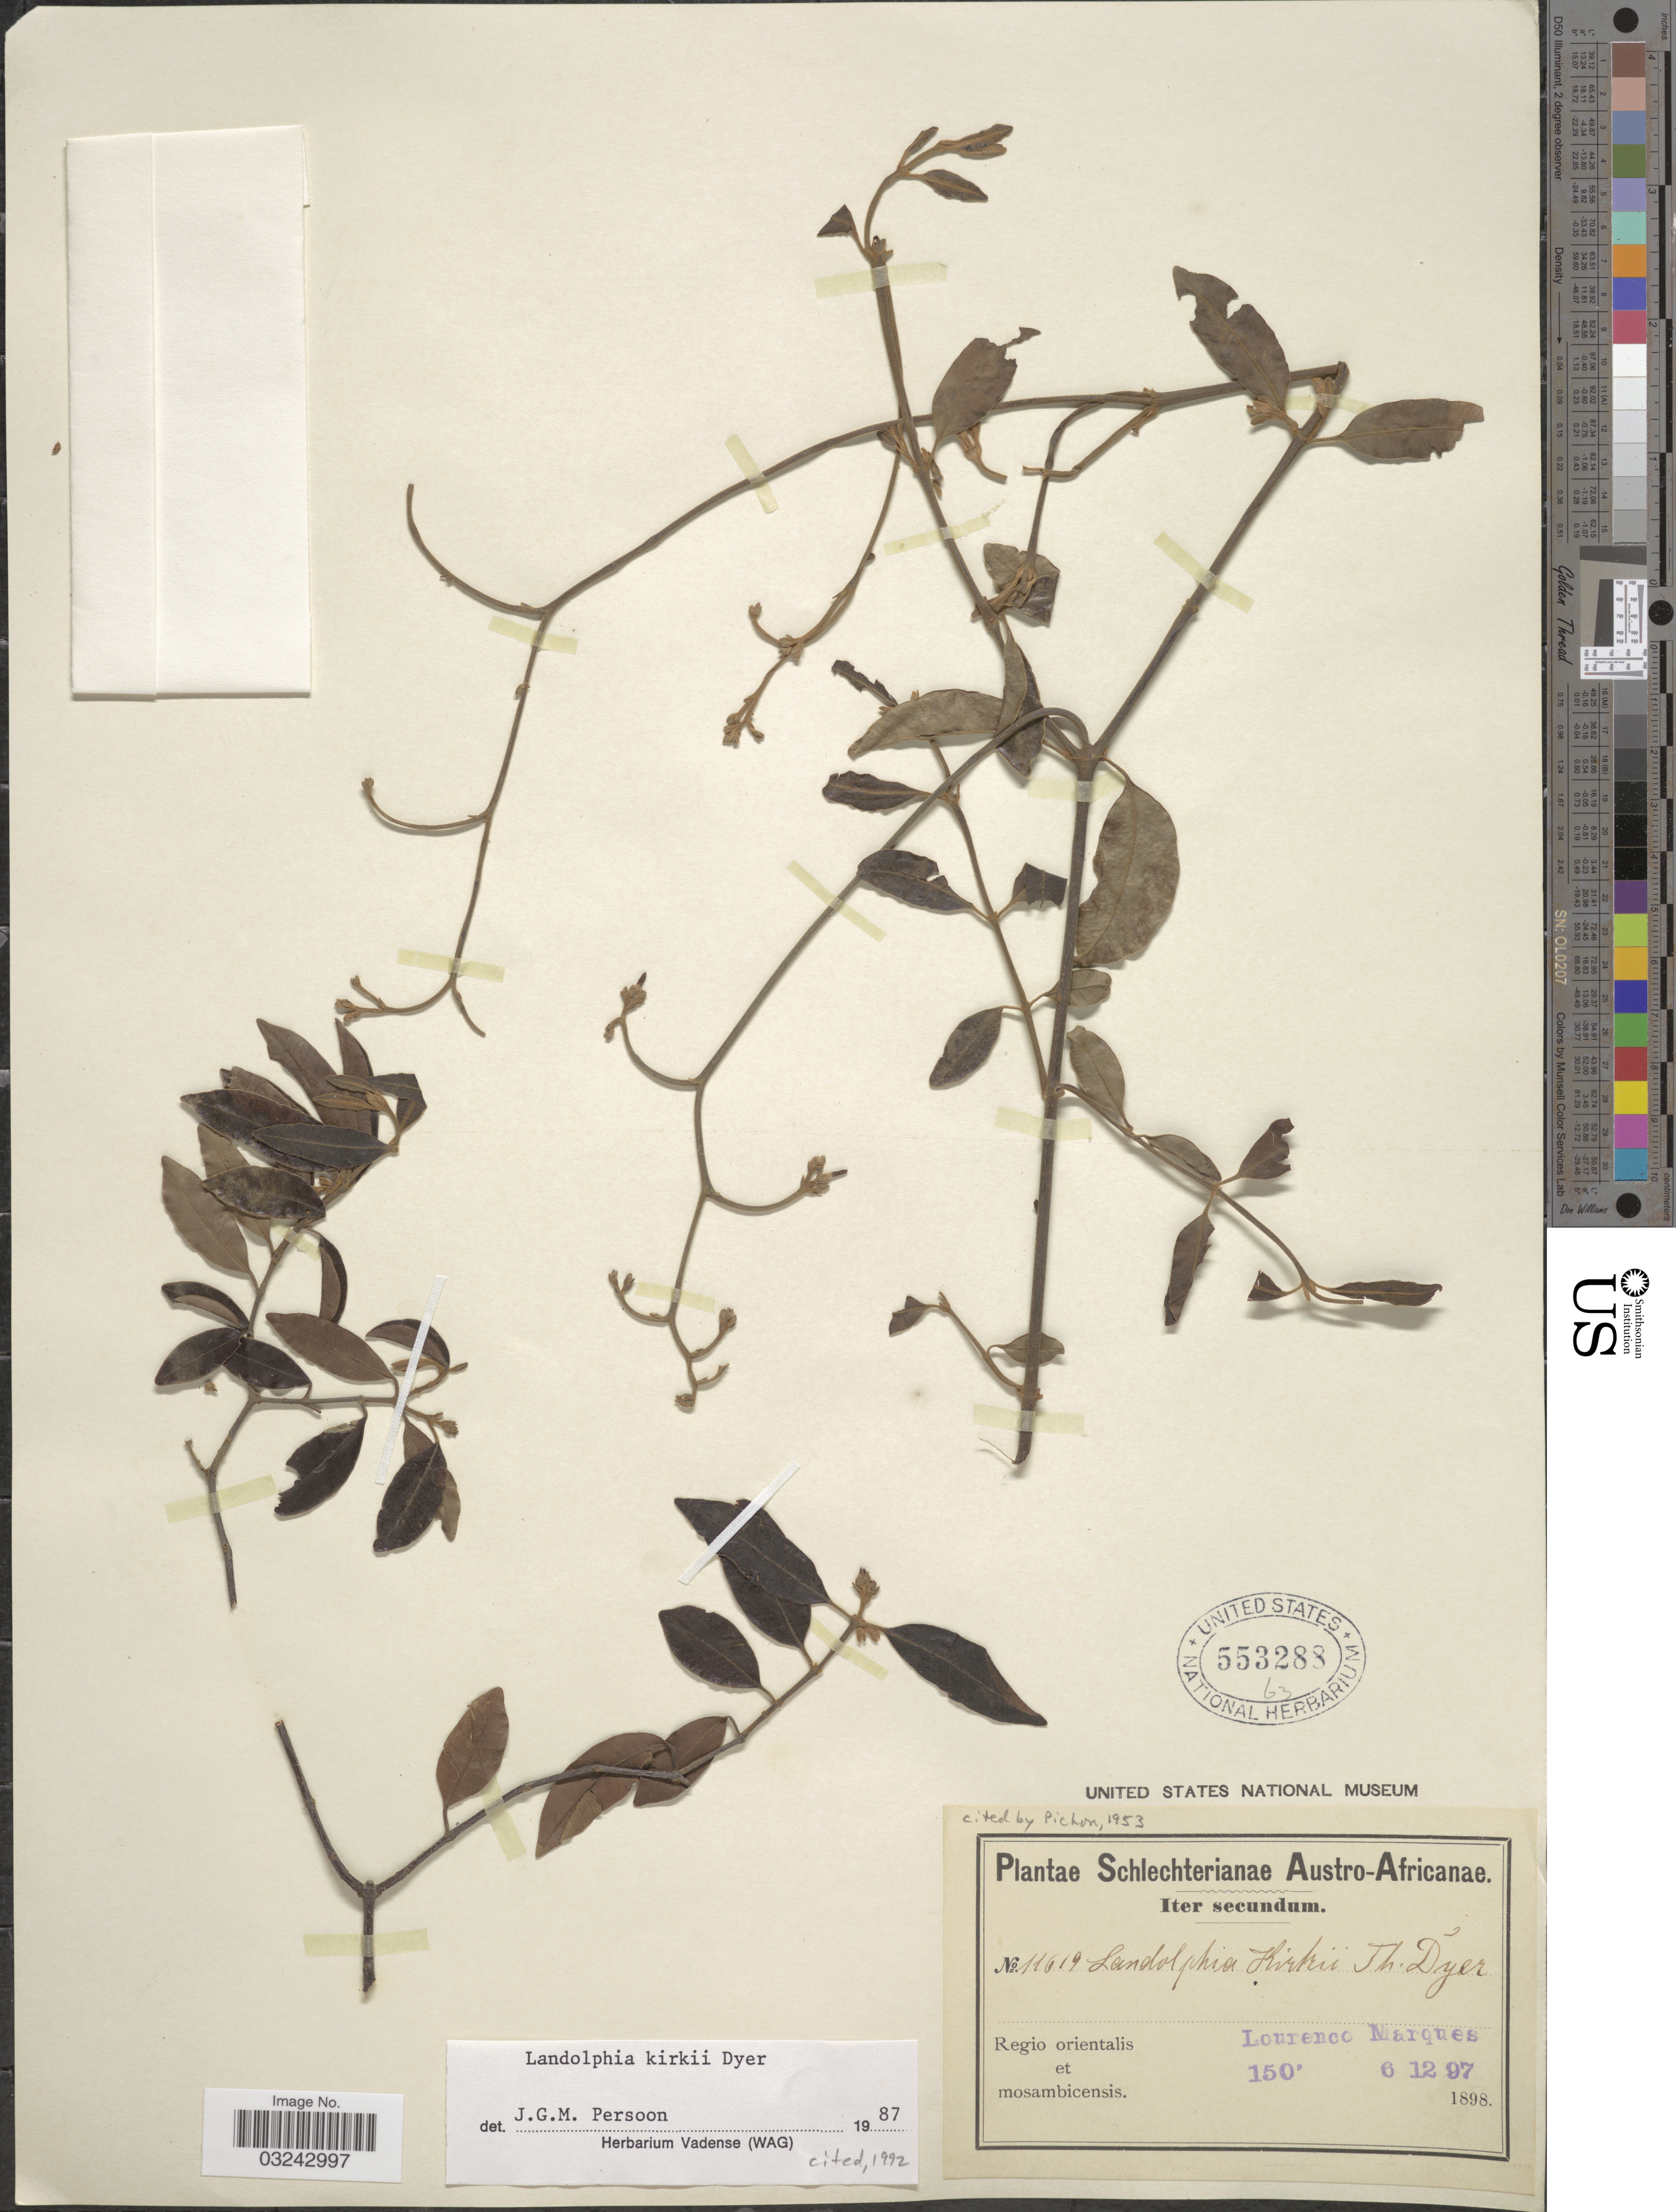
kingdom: Plantae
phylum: Tracheophyta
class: Magnoliopsida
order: Gentianales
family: Apocynaceae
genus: Landolphia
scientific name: Landolphia kirkii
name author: Dyer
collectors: Schlechter, --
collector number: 11619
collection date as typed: Transcribed d/m/y: 6/12/97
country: Mozambique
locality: Austro-Africanae, Regio orientalis et mosambicensis. Lourenco Marques.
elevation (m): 46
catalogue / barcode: US 553288